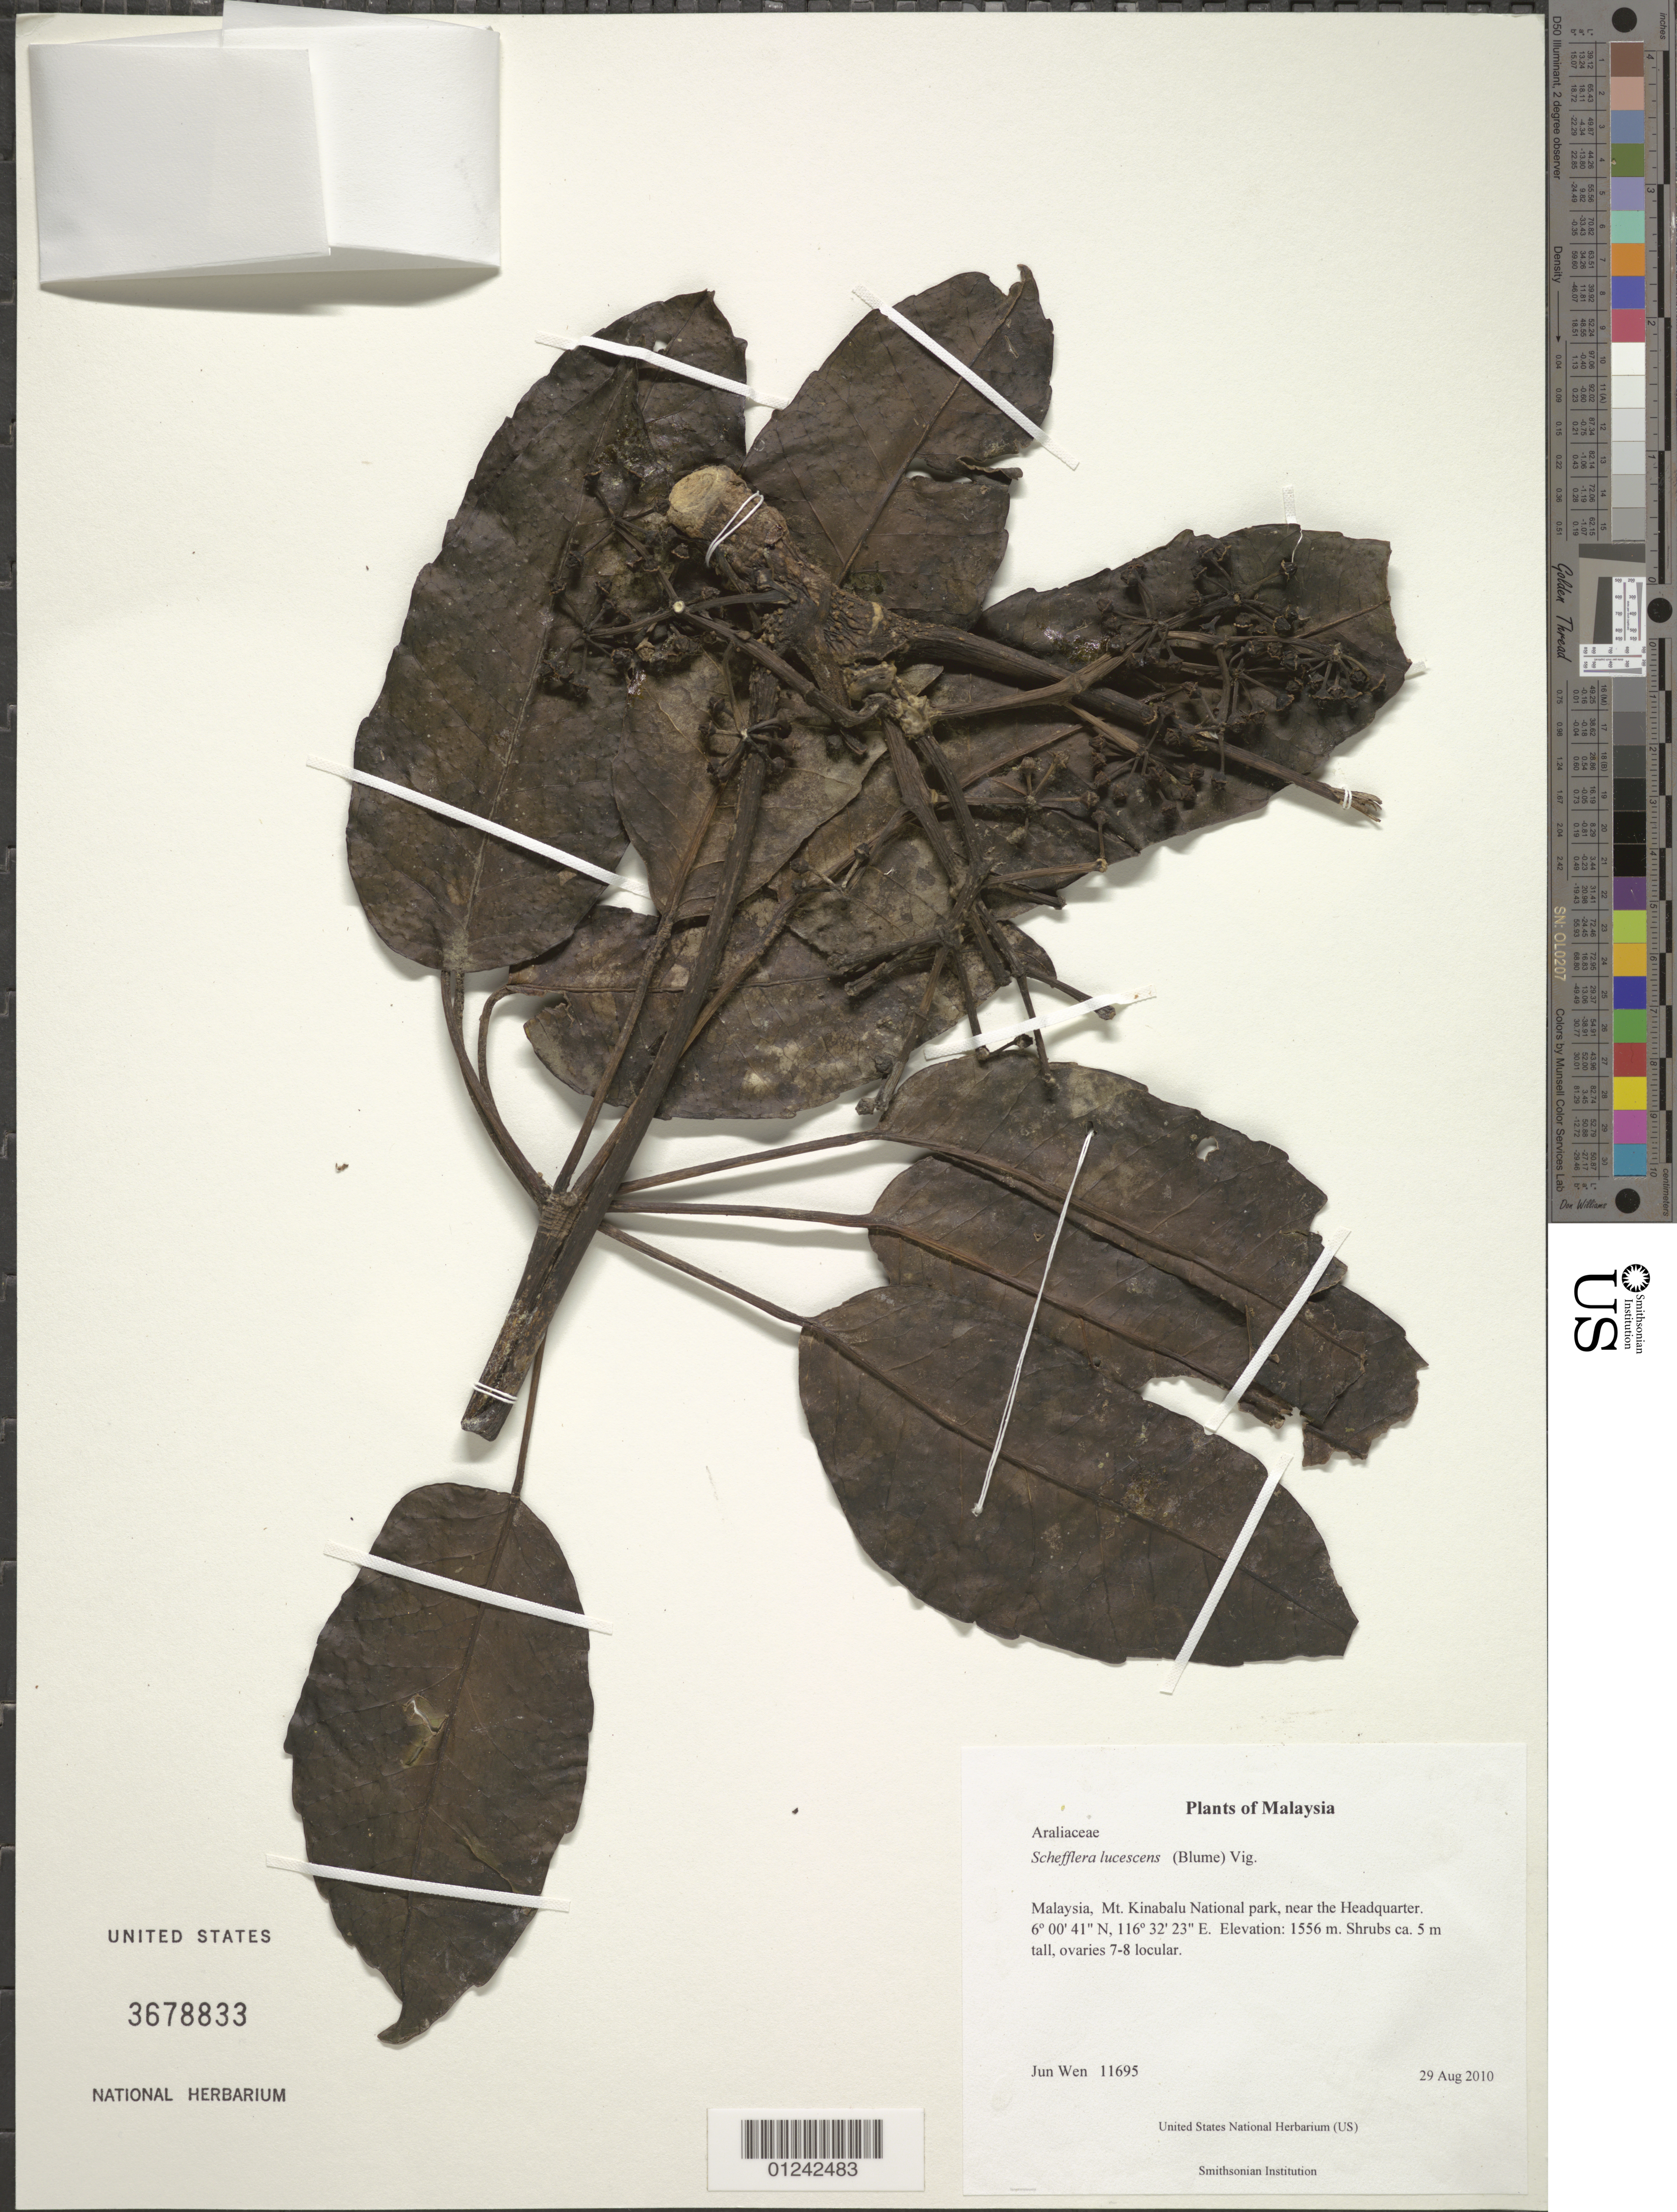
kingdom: Plantae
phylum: Tracheophyta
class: Magnoliopsida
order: Apiales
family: Araliaceae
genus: Schefflera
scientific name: Schefflera lucescens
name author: (Blume) R. Vig.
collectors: J. Wen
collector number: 11695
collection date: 2010-08-29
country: Malaysia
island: Borneo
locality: Mt. Kinabalu National park, near the Headquarter.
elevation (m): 1556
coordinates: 06 00.678 N, 116 32.389 E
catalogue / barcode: US 3678833